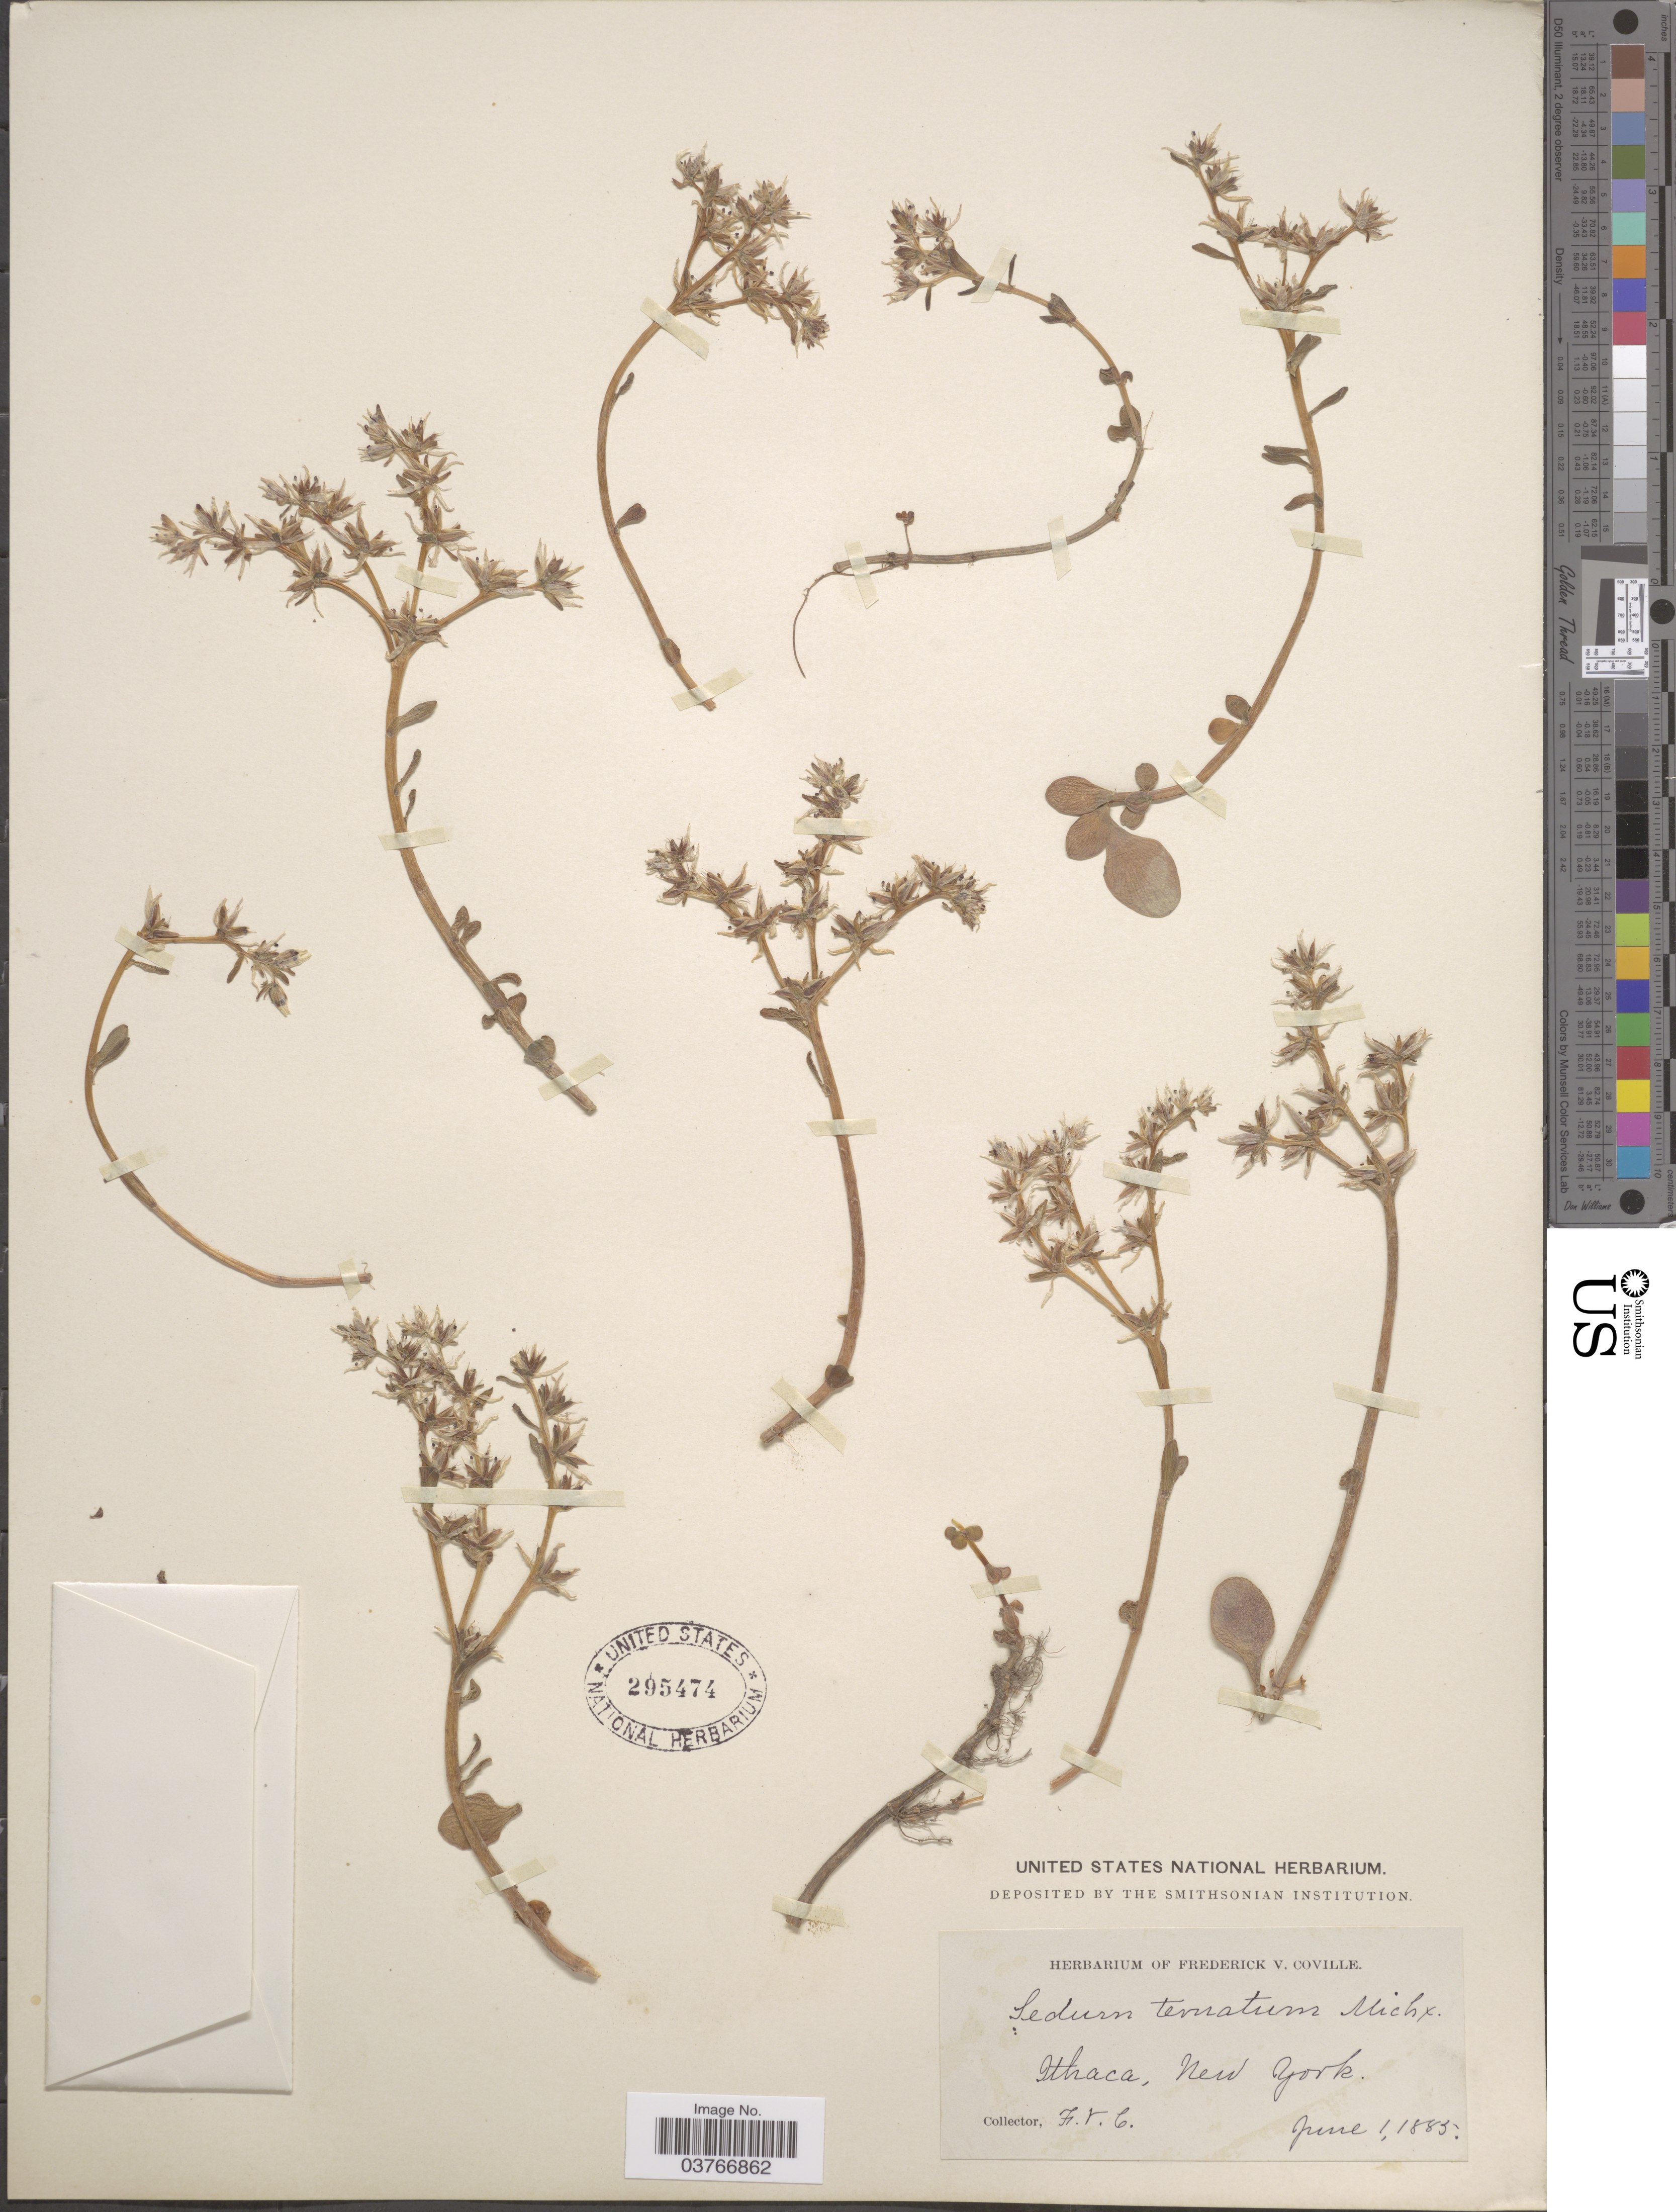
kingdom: Plantae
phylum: Tracheophyta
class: Magnoliopsida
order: Saxifragales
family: Crassulaceae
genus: Sedum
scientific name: Sedum ternatum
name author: Michx.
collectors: F. V. Coville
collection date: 1885-06-01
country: United States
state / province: New York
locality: Ithaca.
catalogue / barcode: US 295474